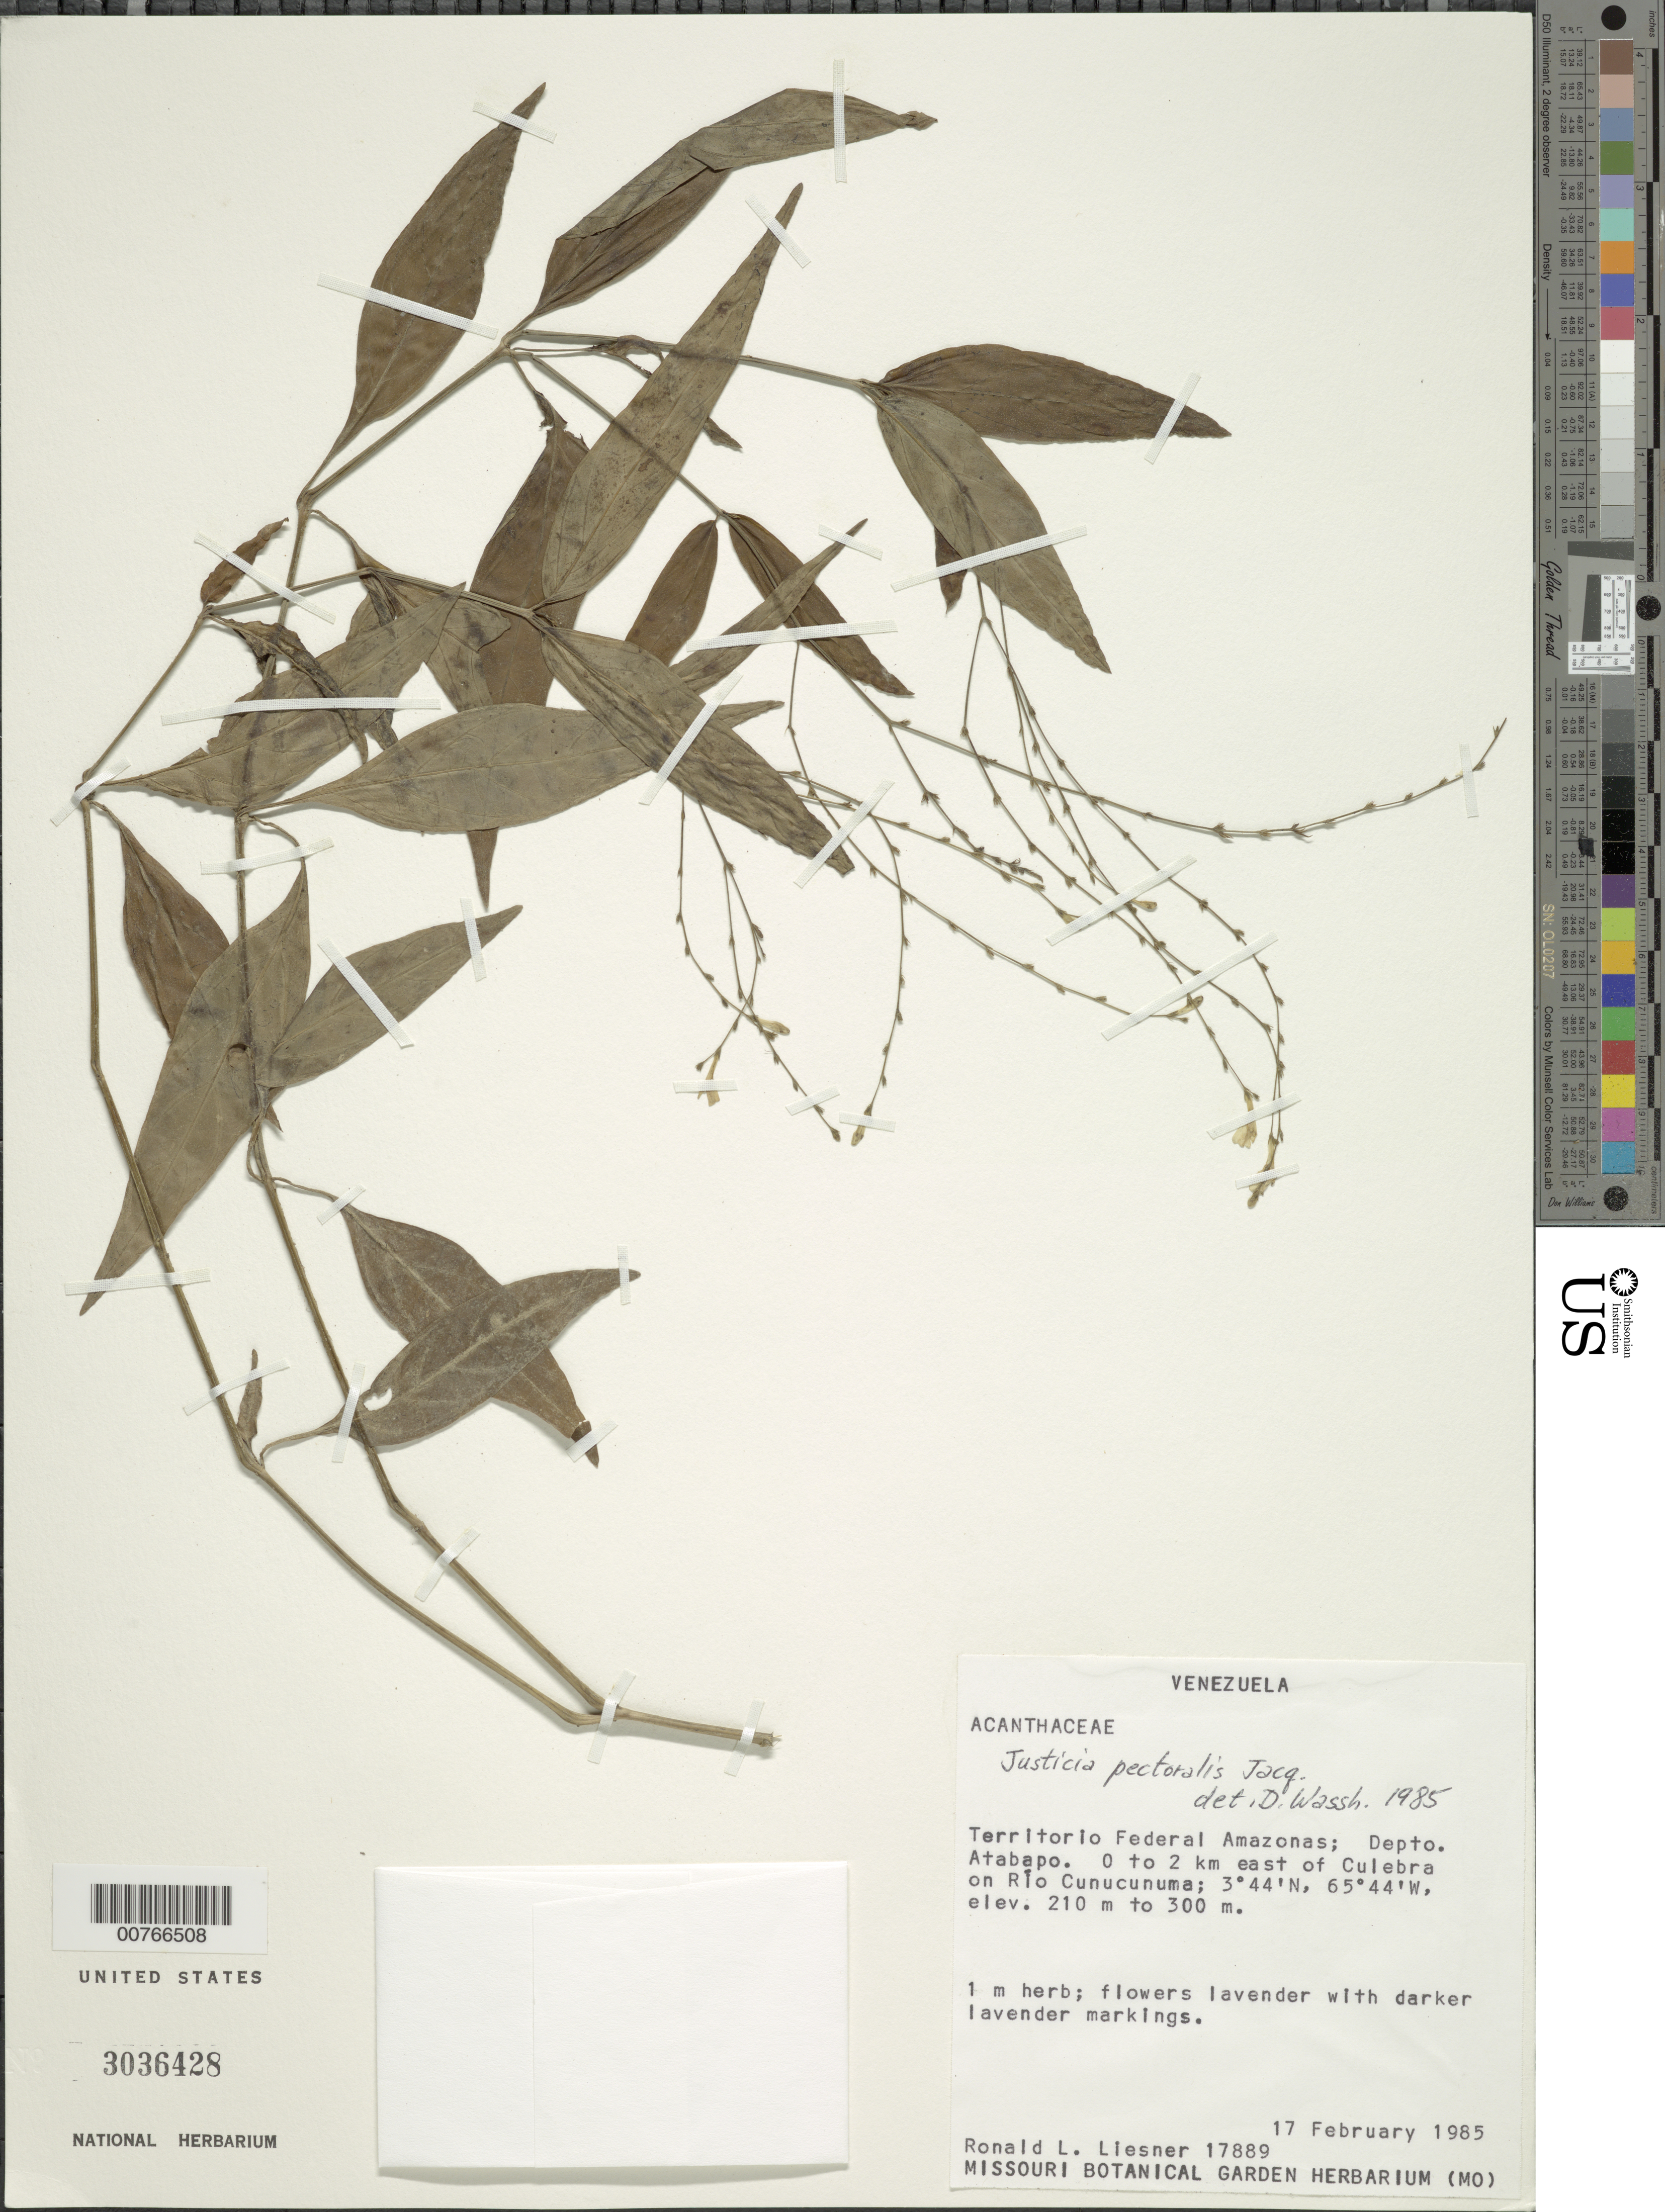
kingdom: Plantae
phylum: Tracheophyta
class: Magnoliopsida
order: Lamiales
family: Acanthaceae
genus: Justicia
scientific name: Justicia pectoralis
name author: Jacq.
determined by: Wasshausen, Dieter C., (BOT), Smithsonian Institution - National Museum of Natural History (UNITED STATES)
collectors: R. L. Liesner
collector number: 17889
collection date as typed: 17-Feb-85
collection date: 1985-02-17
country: Venezuela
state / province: Amazonas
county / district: Atabapo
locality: Río Cunucunuma, 0 to 2 km east of Culebra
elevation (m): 210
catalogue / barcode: US 3036428